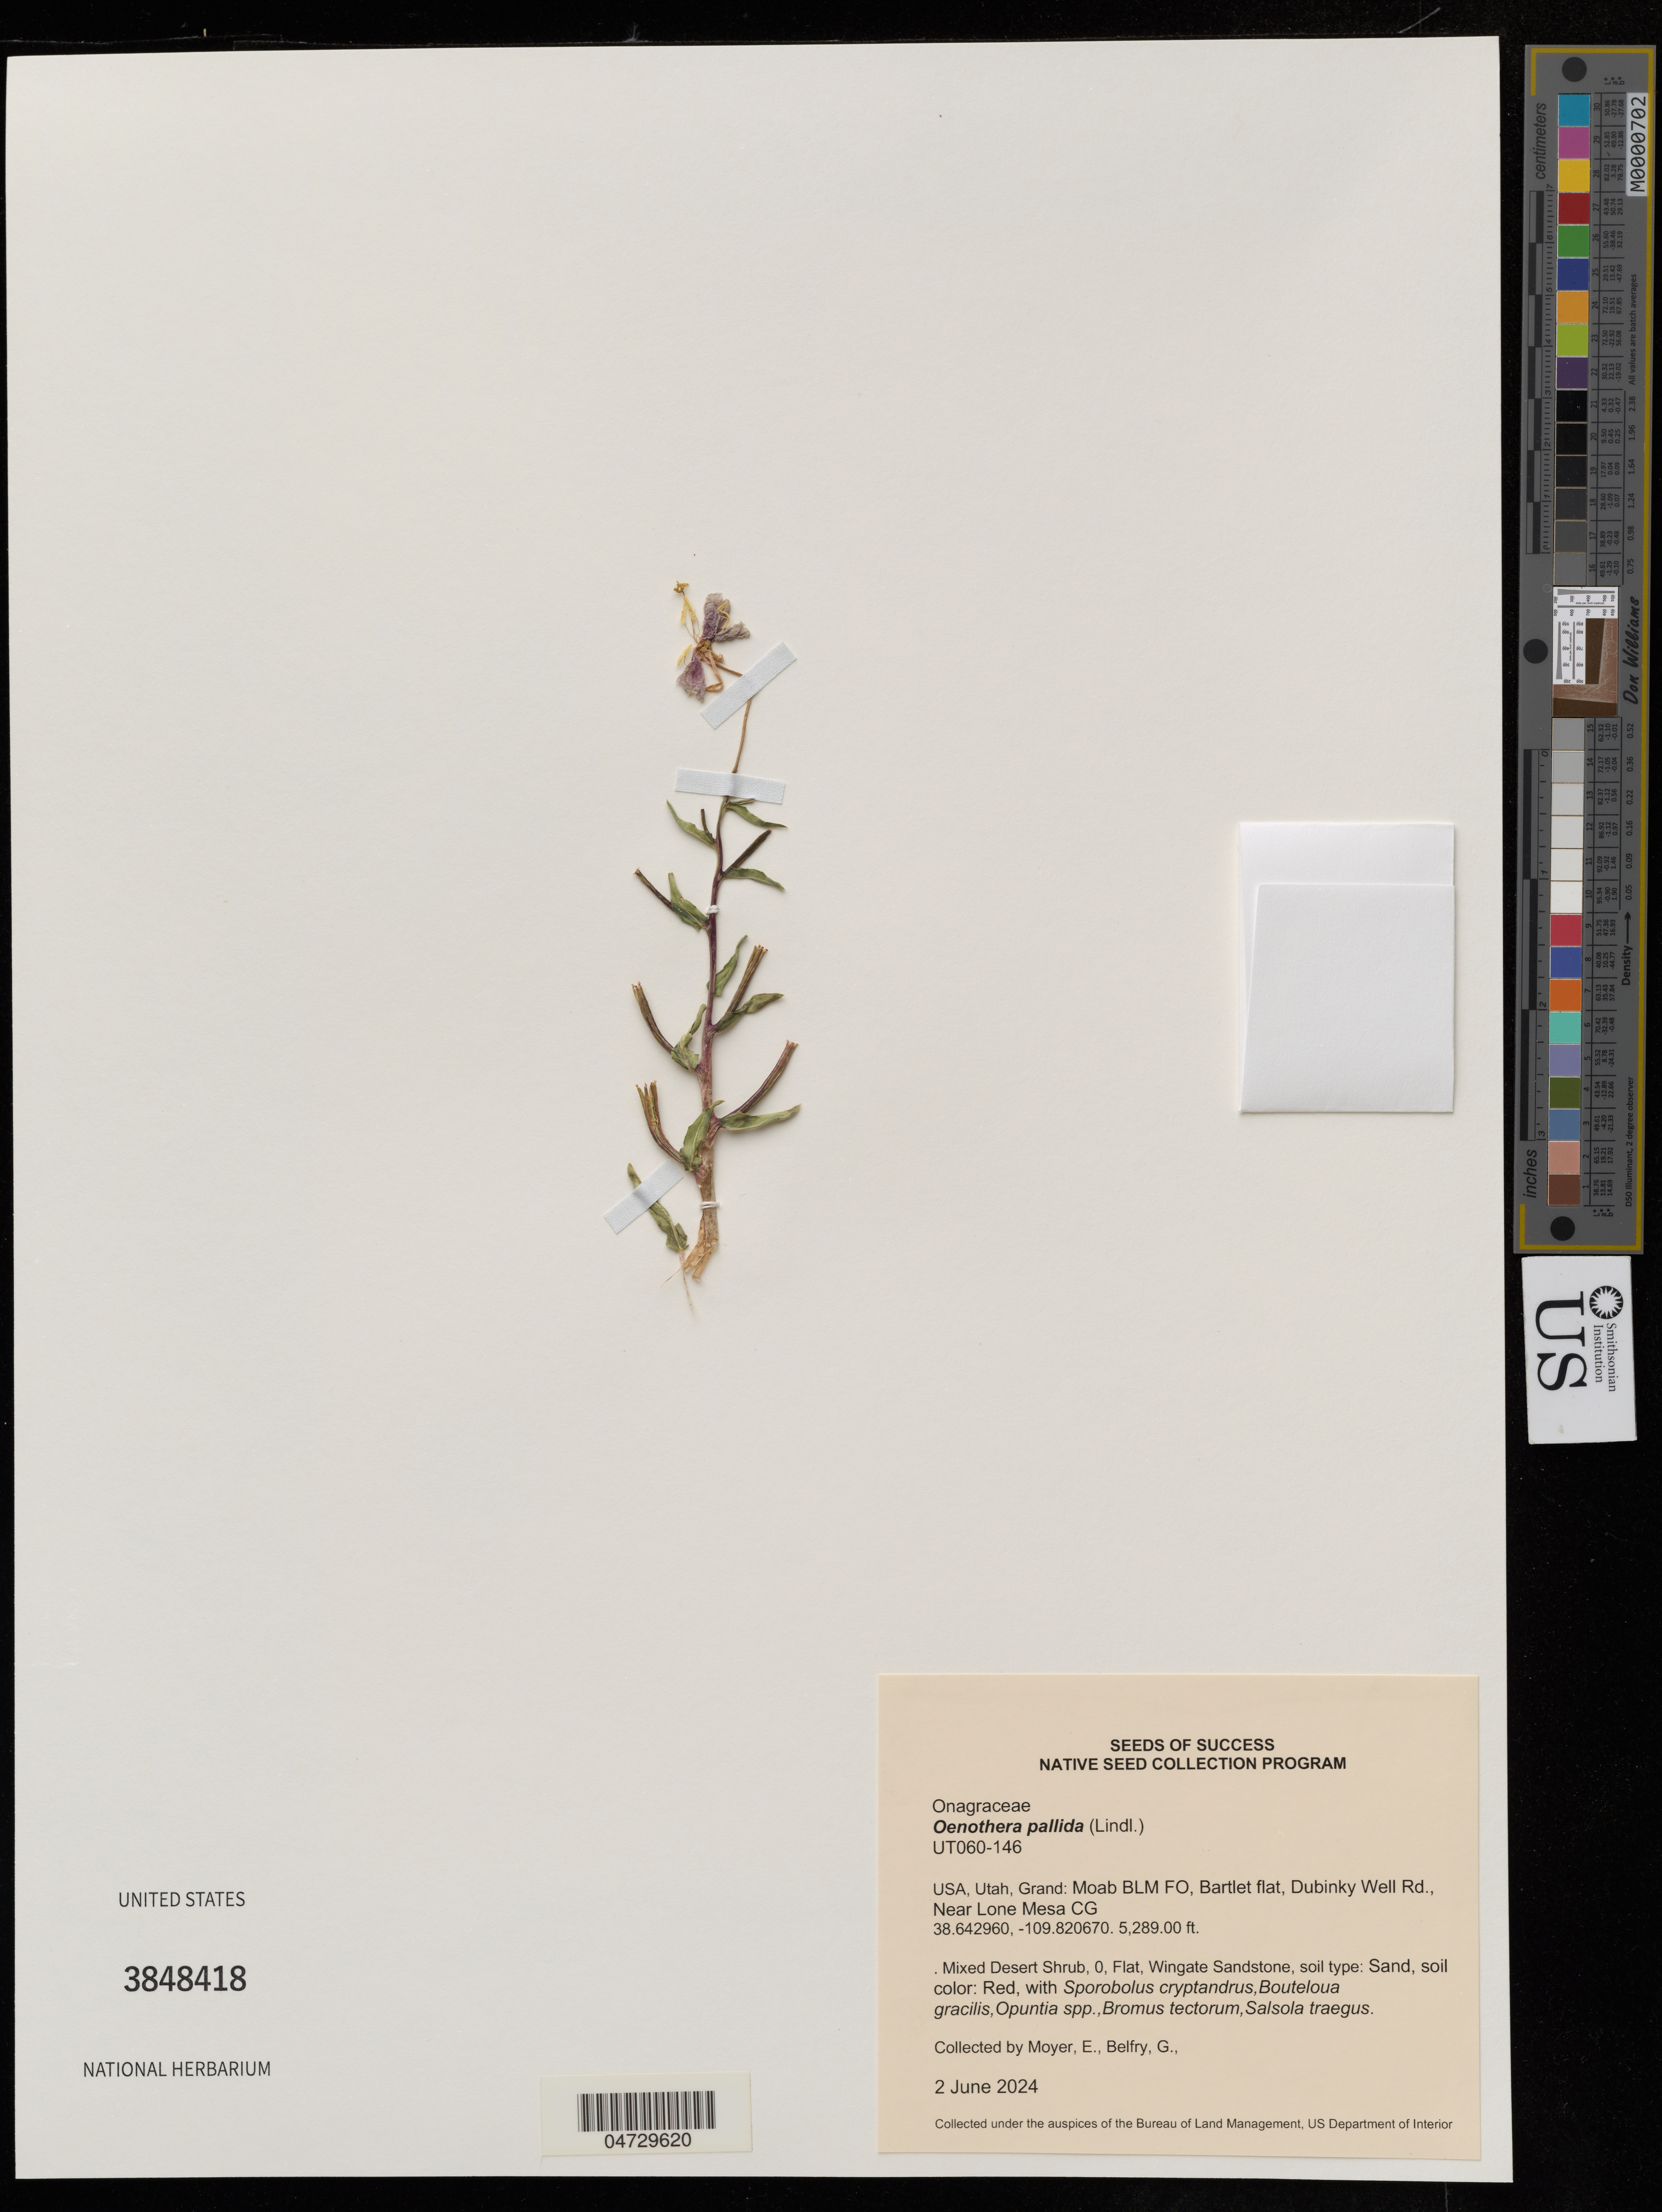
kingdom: Plantae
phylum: Tracheophyta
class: Magnoliopsida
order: Myrtales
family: Onagraceae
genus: Oenothera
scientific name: Oenothera pallida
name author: Lindl.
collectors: E. Moyer & G. Belfry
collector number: UT060-146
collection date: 2024-06-02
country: United States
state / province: Utah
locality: Grand: Moab BLM FO, Bartlet flat, Dubinky Well Rd., Near Lone Mesa CG.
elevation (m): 1612.09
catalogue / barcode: US 3848418